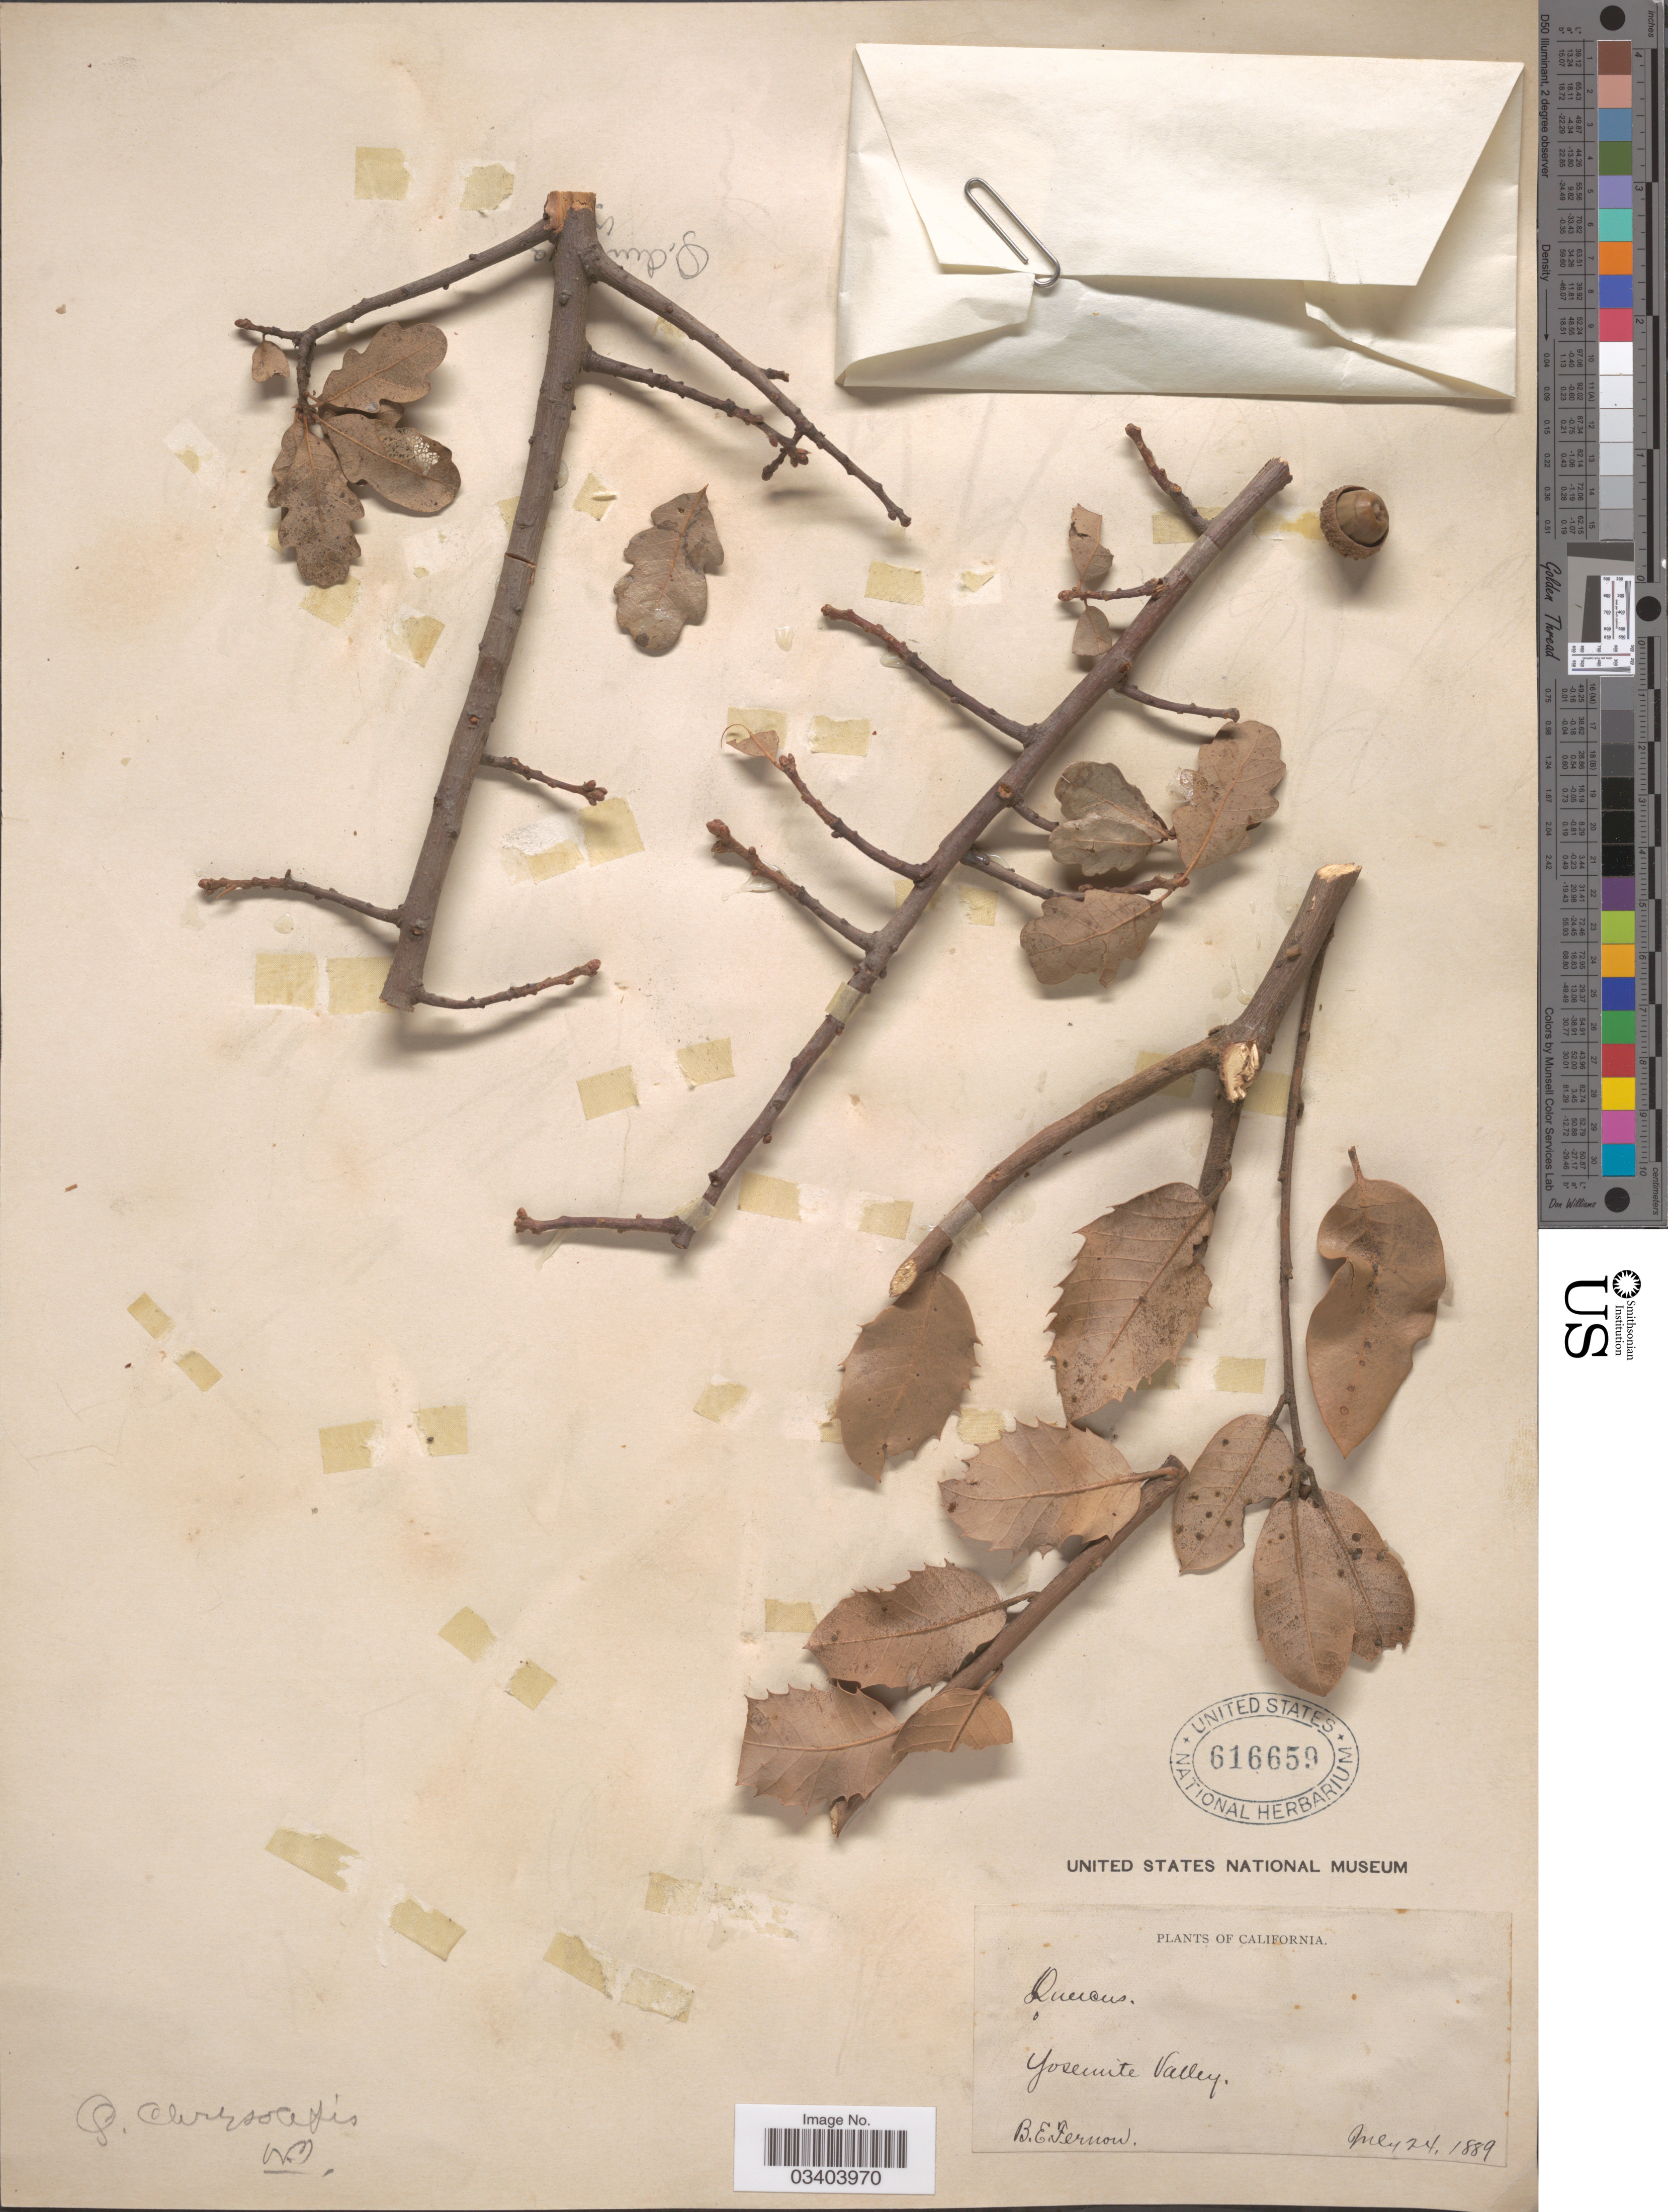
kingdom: Plantae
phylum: Tracheophyta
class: Magnoliopsida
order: Fagales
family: Fagaceae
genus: Quercus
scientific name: Quercus chrysolepis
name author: Liebm.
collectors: B. Fernow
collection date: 1889-07-24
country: United States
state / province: California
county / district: Mariposa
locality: Yosemite Valley.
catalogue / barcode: US 616659